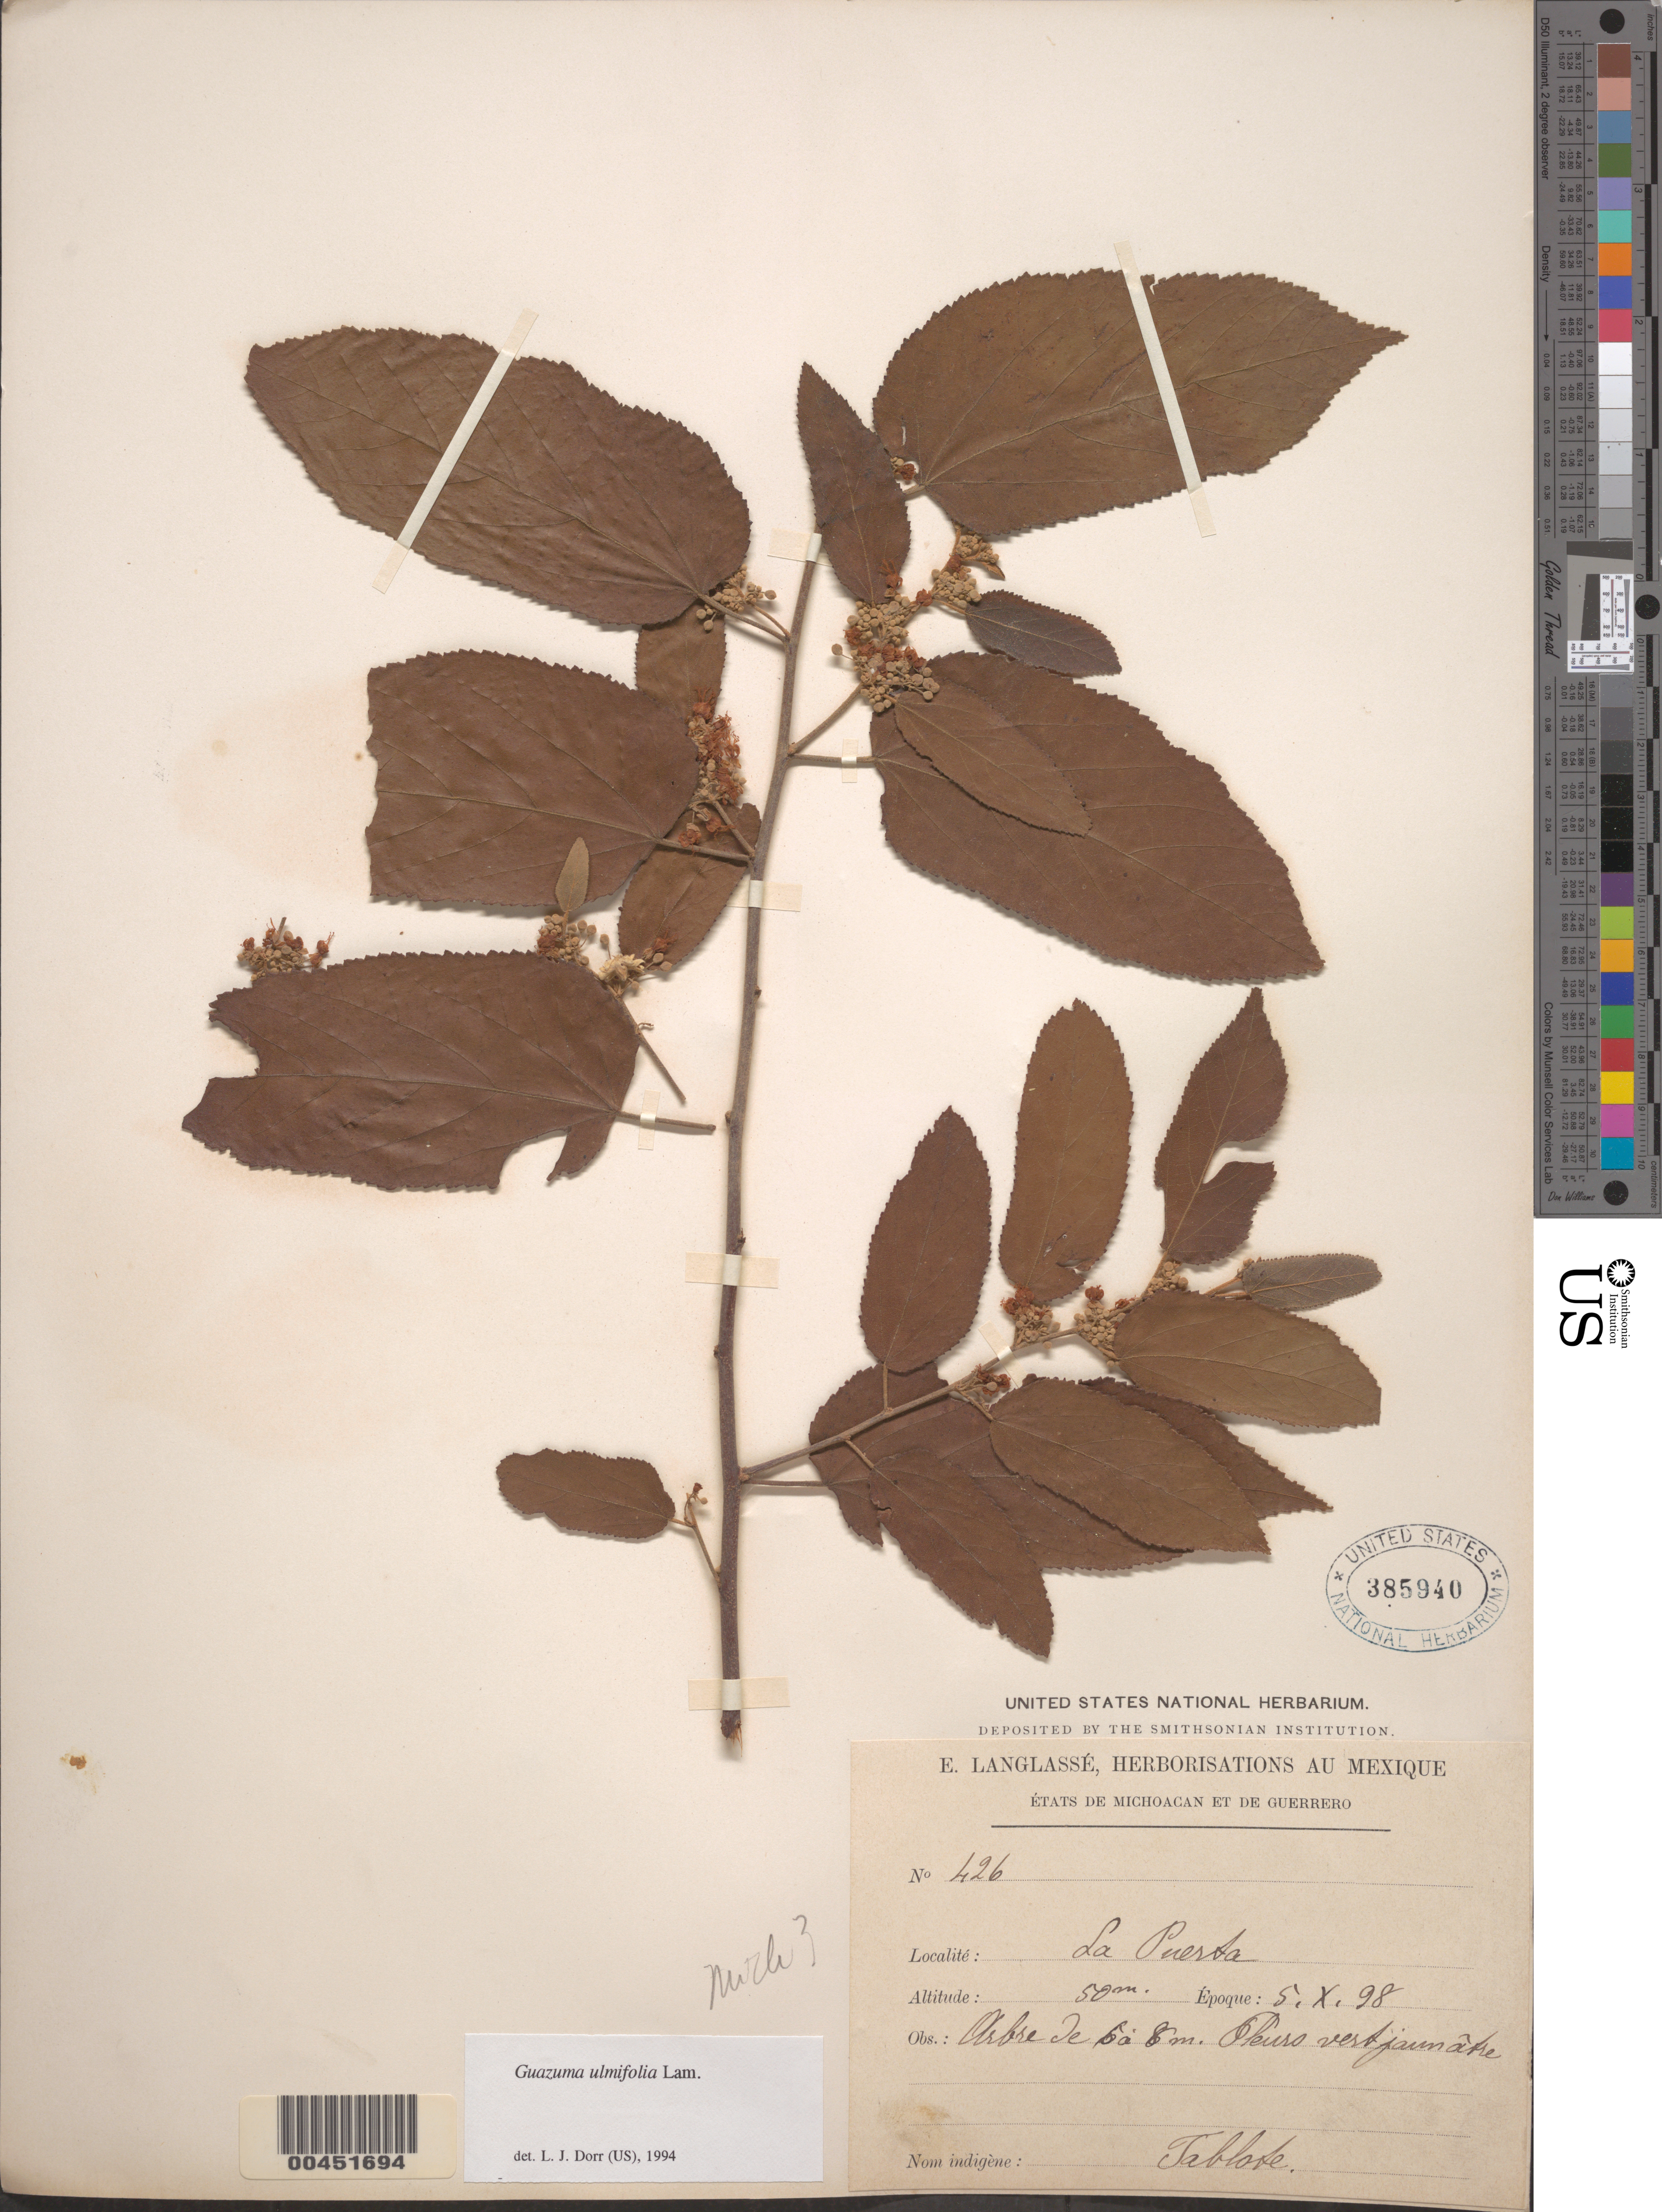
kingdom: Plantae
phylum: Tracheophyta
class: Magnoliopsida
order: Malvales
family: Malvaceae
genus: Guazuma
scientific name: Guazuma ulmifolia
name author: Lam.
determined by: Dorr, L. J., (BOT), Smithsonian Institution - National Museum of Natural History (UNITED STATES)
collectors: E. Langlassé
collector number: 426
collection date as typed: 05 Oct 1898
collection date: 1898-10-05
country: Mexico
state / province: Michoacán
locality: La Puerta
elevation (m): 50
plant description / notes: Common name: Tablose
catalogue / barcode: US 385940